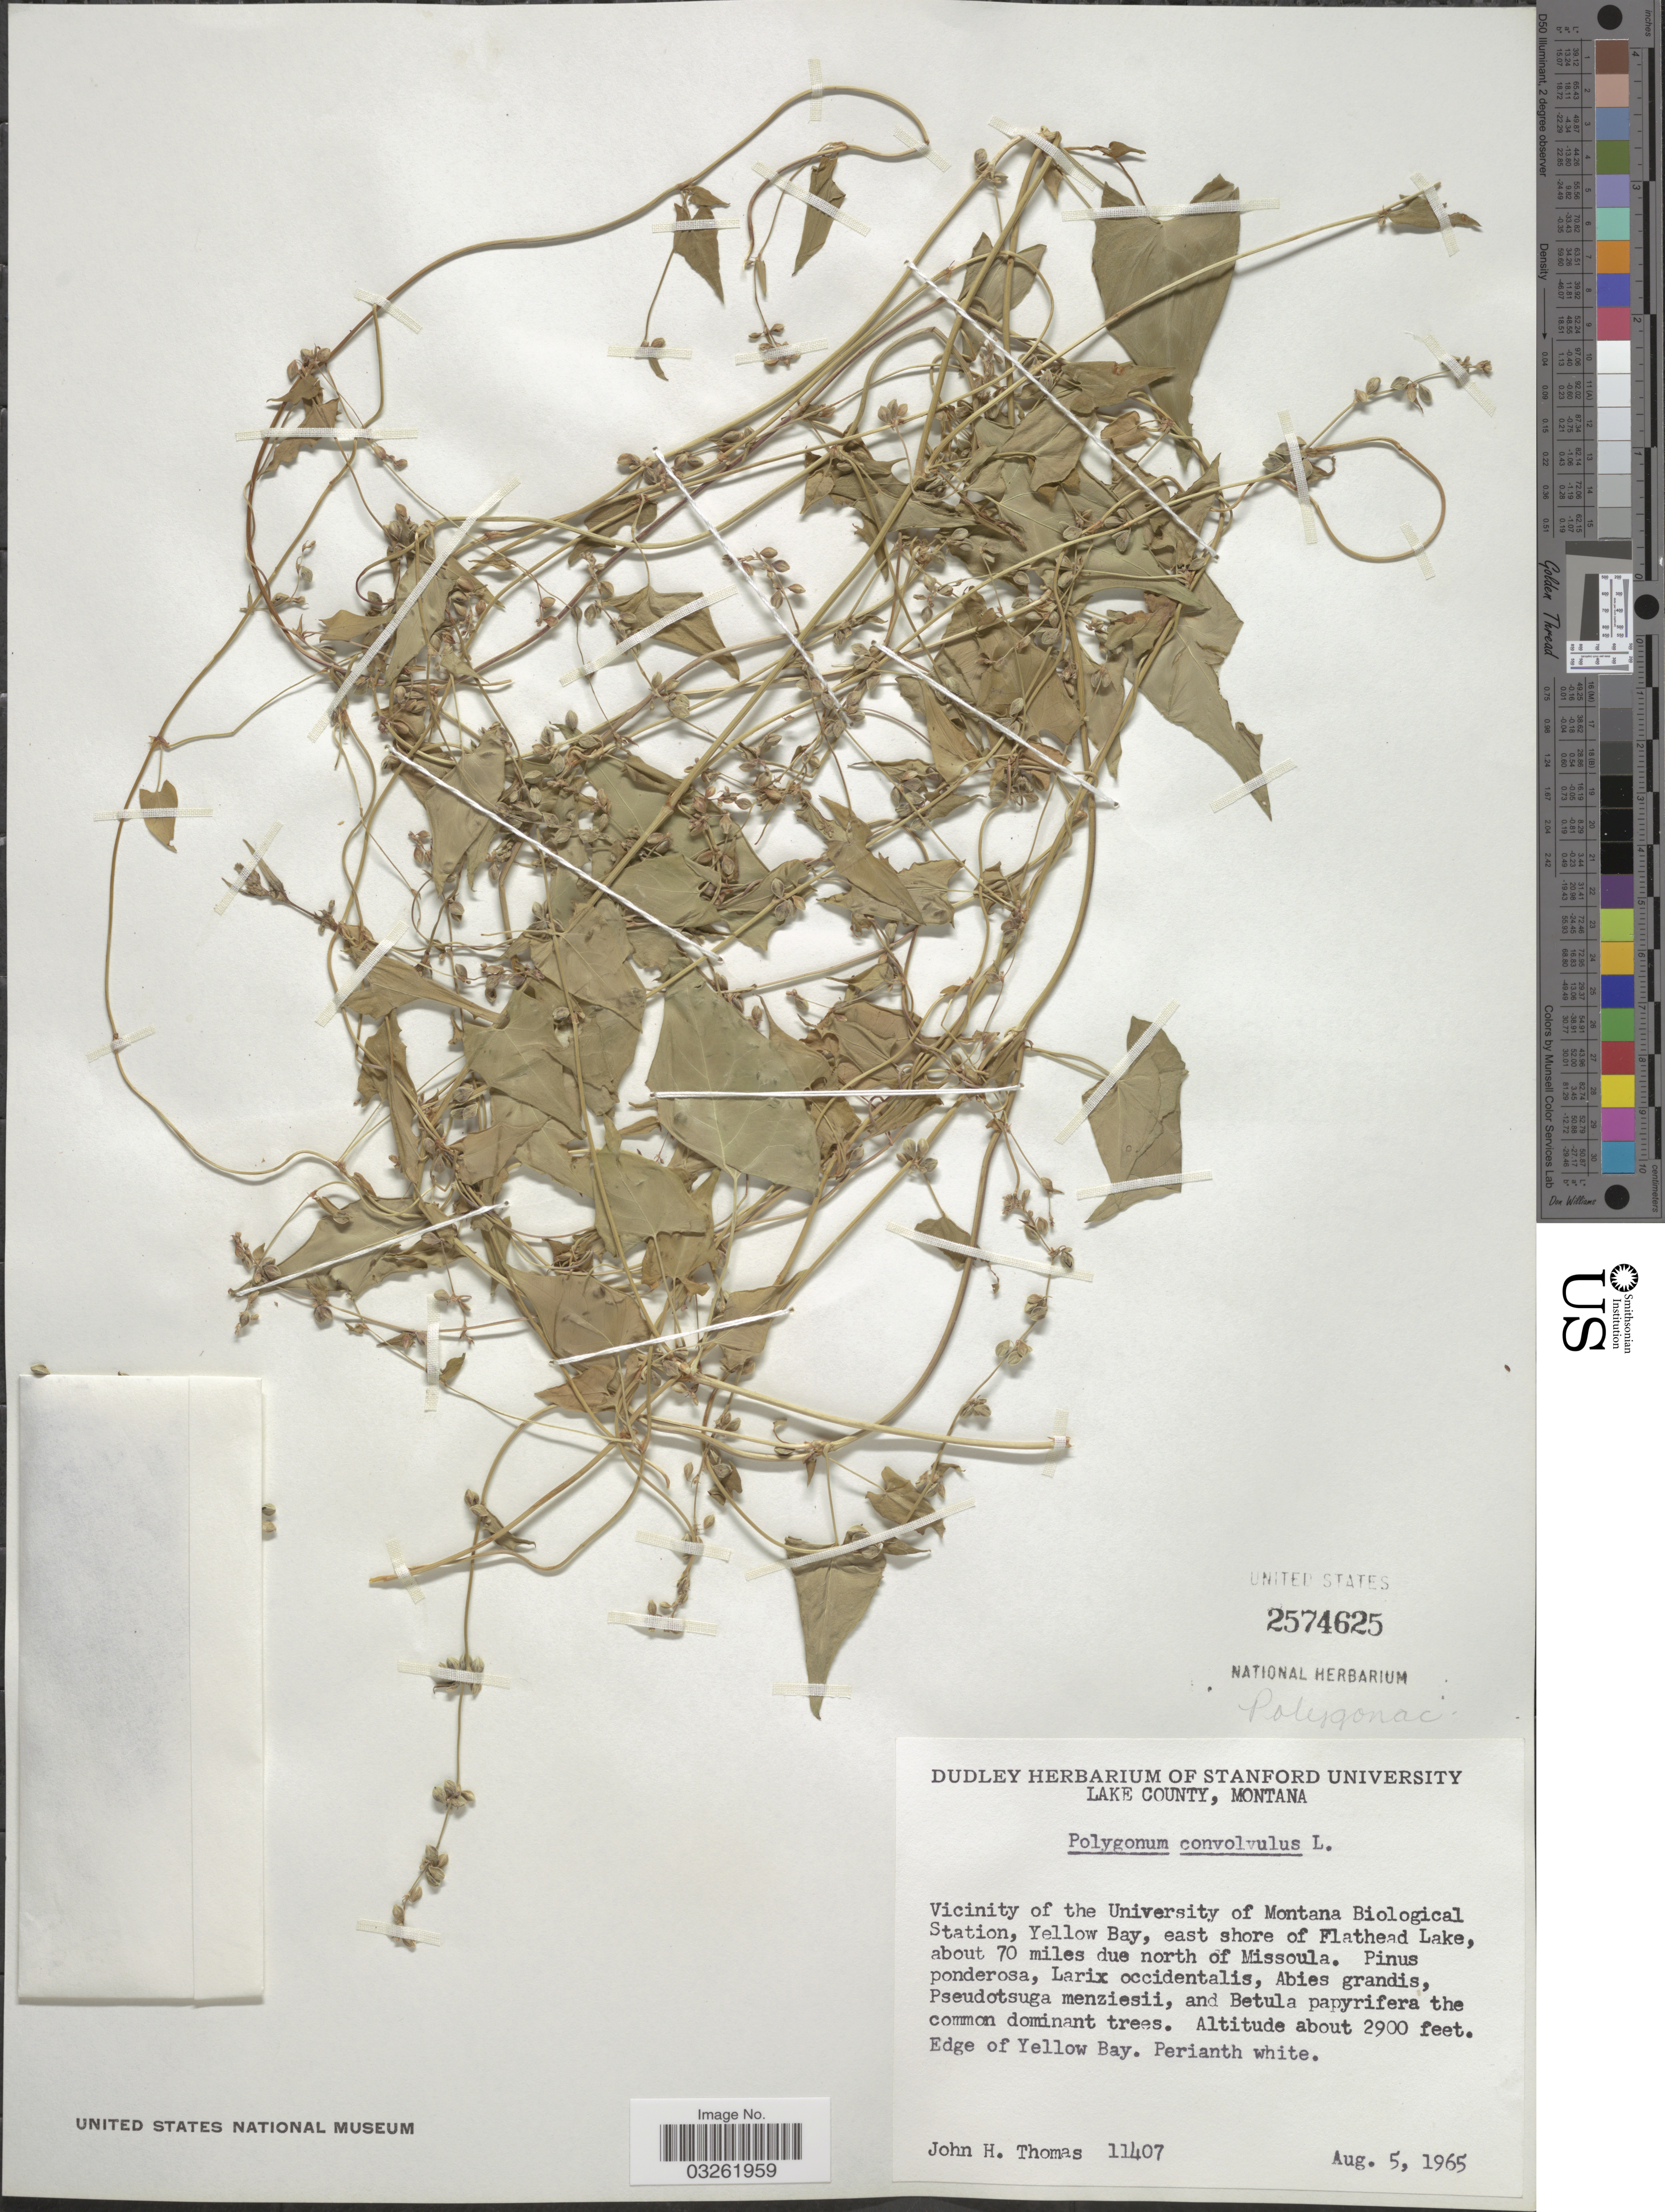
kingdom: Plantae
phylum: Tracheophyta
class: Magnoliopsida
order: Caryophyllales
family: Polygonaceae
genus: Fallopia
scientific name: Fallopia convolvulus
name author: (L.) Á. Löve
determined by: Strong, M. T., (US), Smithsonian Institution - National Museum of Natural History (UNITED STATES)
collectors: J. H. Thomas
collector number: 11407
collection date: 1965-08-05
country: United States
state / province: Montana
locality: Lake County. Vicinity of the University of Montana Biological Station, Yellow Bay, east shore of Flathead Lake, about 70 miles due north of Missoula.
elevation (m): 884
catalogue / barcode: US 2574625